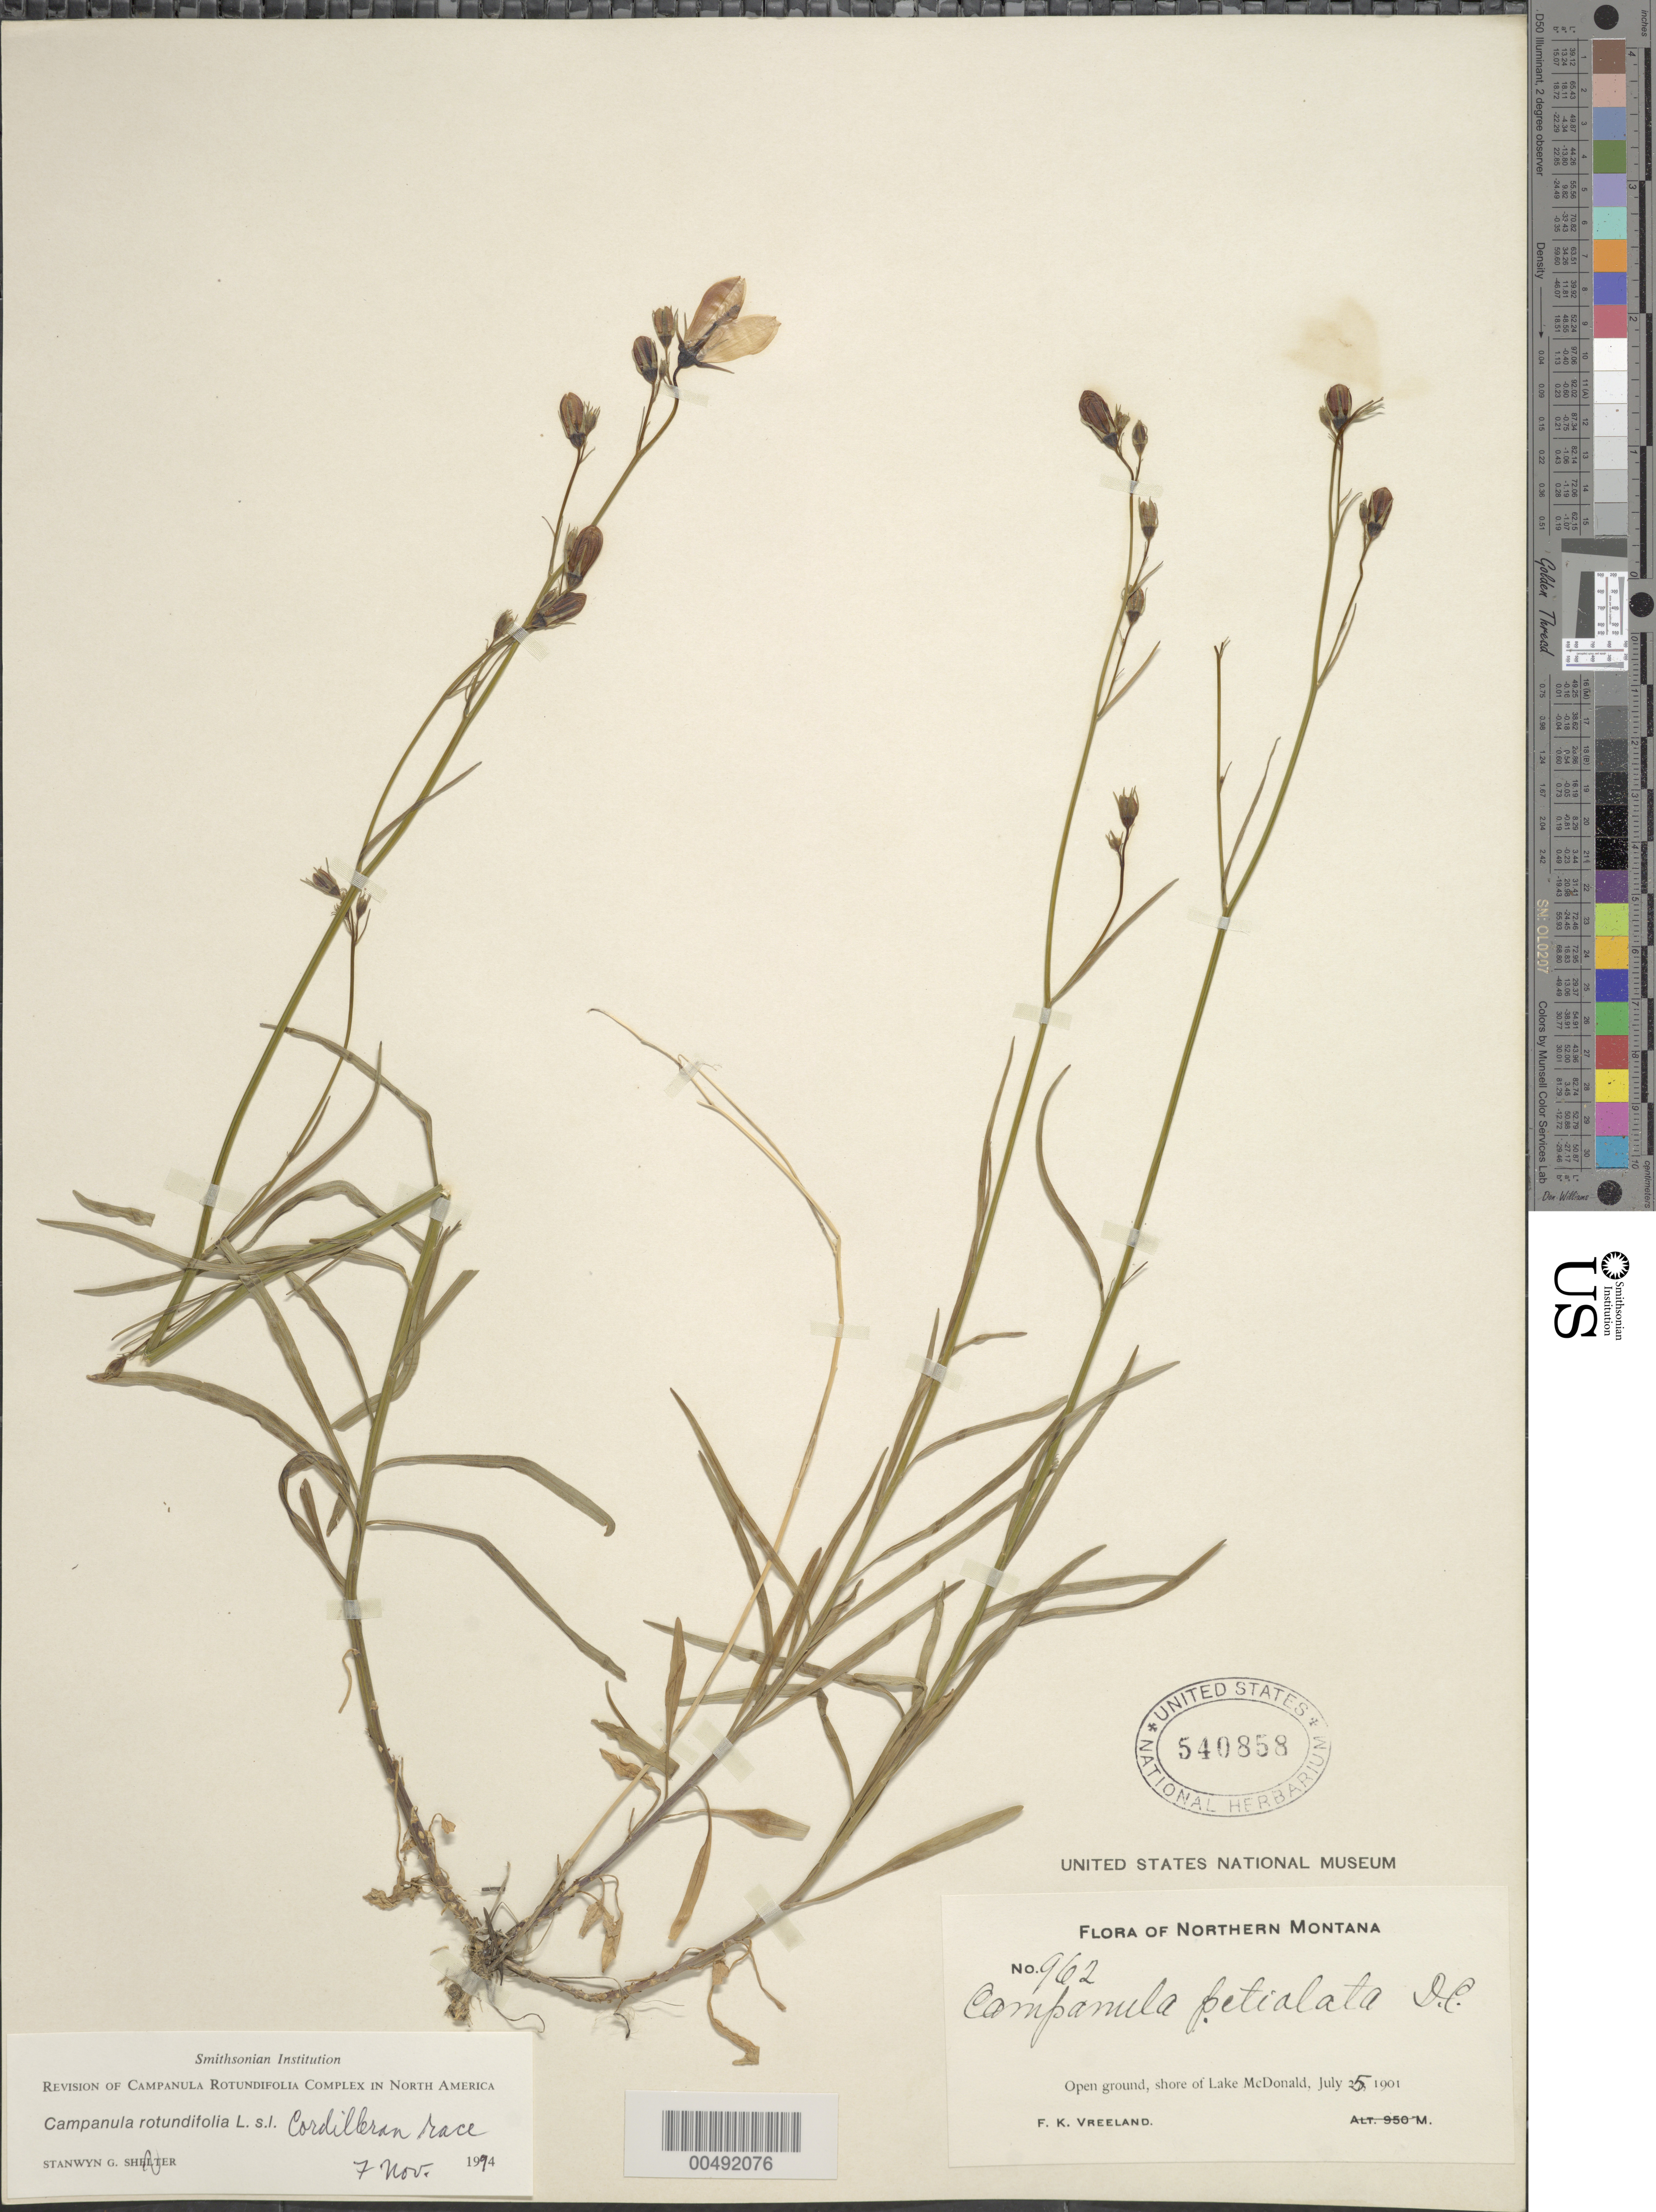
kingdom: Plantae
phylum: Tracheophyta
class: Magnoliopsida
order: Asterales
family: Campanulaceae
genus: Campanula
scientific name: Campanula rotundifolia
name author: L.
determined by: Shetler, Stanwyn G., (US), NMNH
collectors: F. Vreeland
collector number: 962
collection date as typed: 25 Jul 1901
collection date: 1901-07-25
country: United States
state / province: Montana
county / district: Beaverhead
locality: Lake MacDonald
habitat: open ground, shore of lake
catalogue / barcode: US 540858